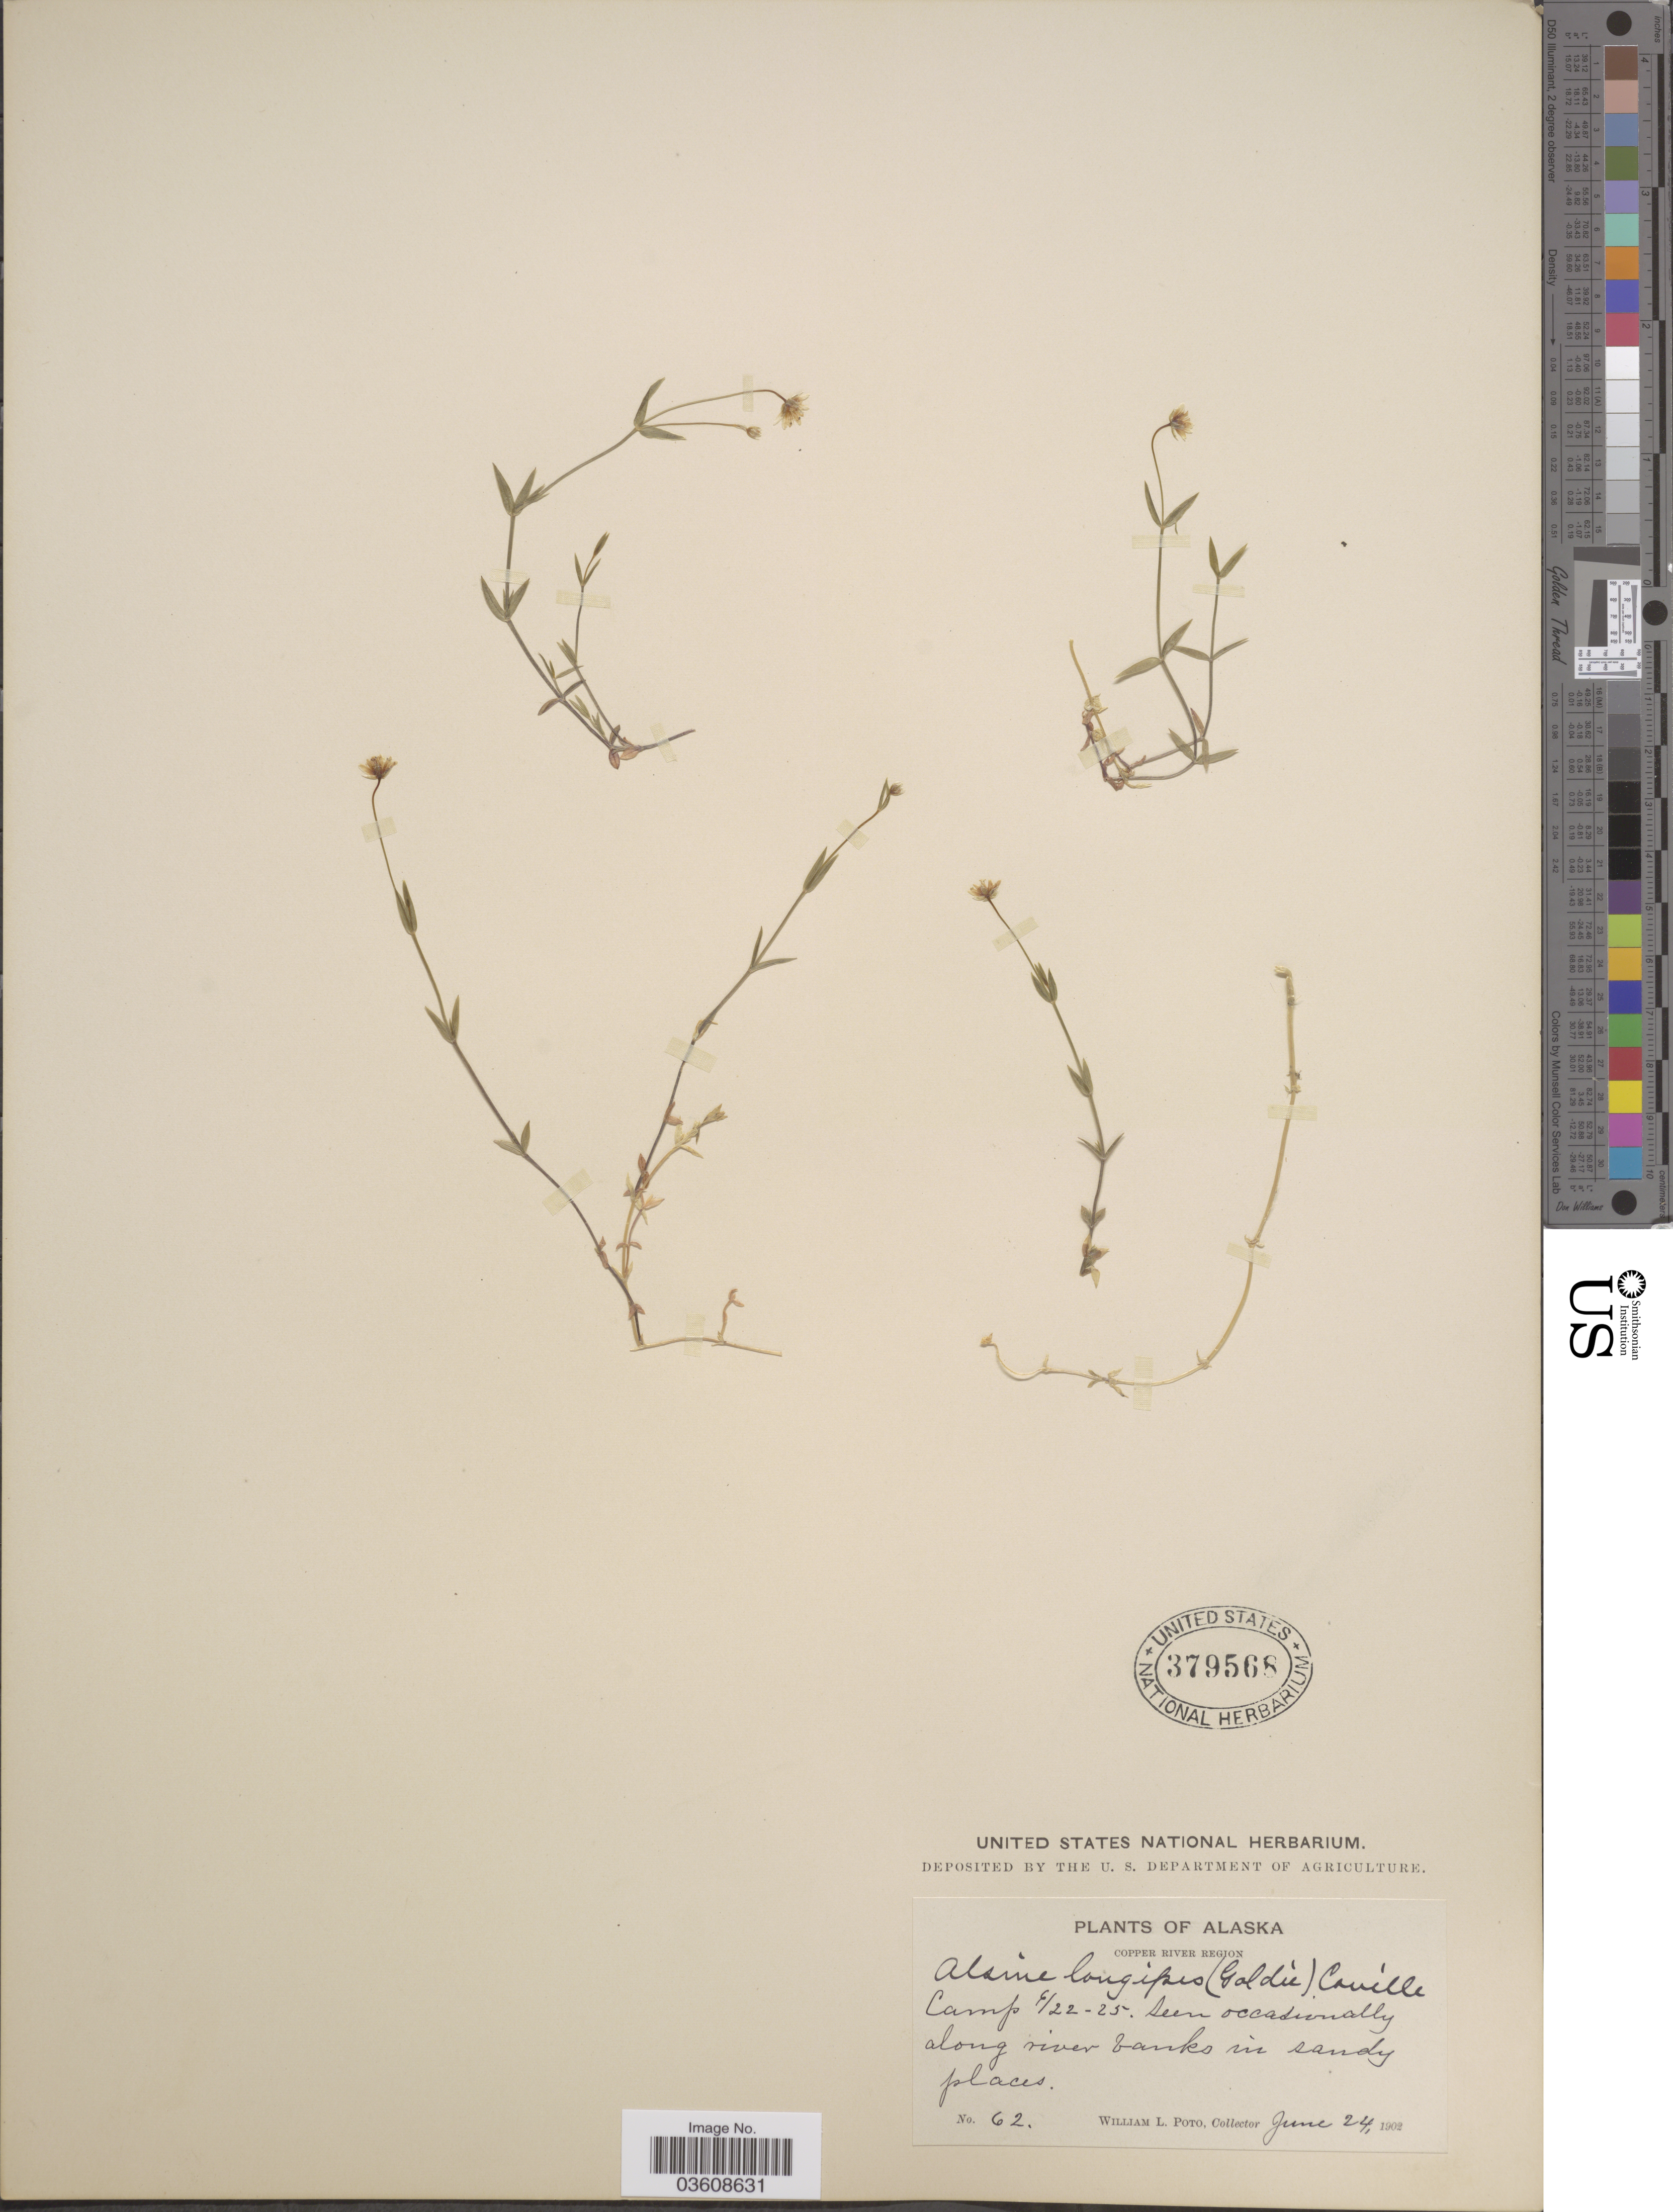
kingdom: Plantae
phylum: Tracheophyta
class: Magnoliopsida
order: Caryophyllales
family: Caryophyllaceae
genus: Stellaria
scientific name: Stellaria longipes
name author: Goldie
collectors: W. Poto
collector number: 62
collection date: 1902-06-24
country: United States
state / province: Alaska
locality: Copper River Region. Camp 6/22-25.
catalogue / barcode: US 379568